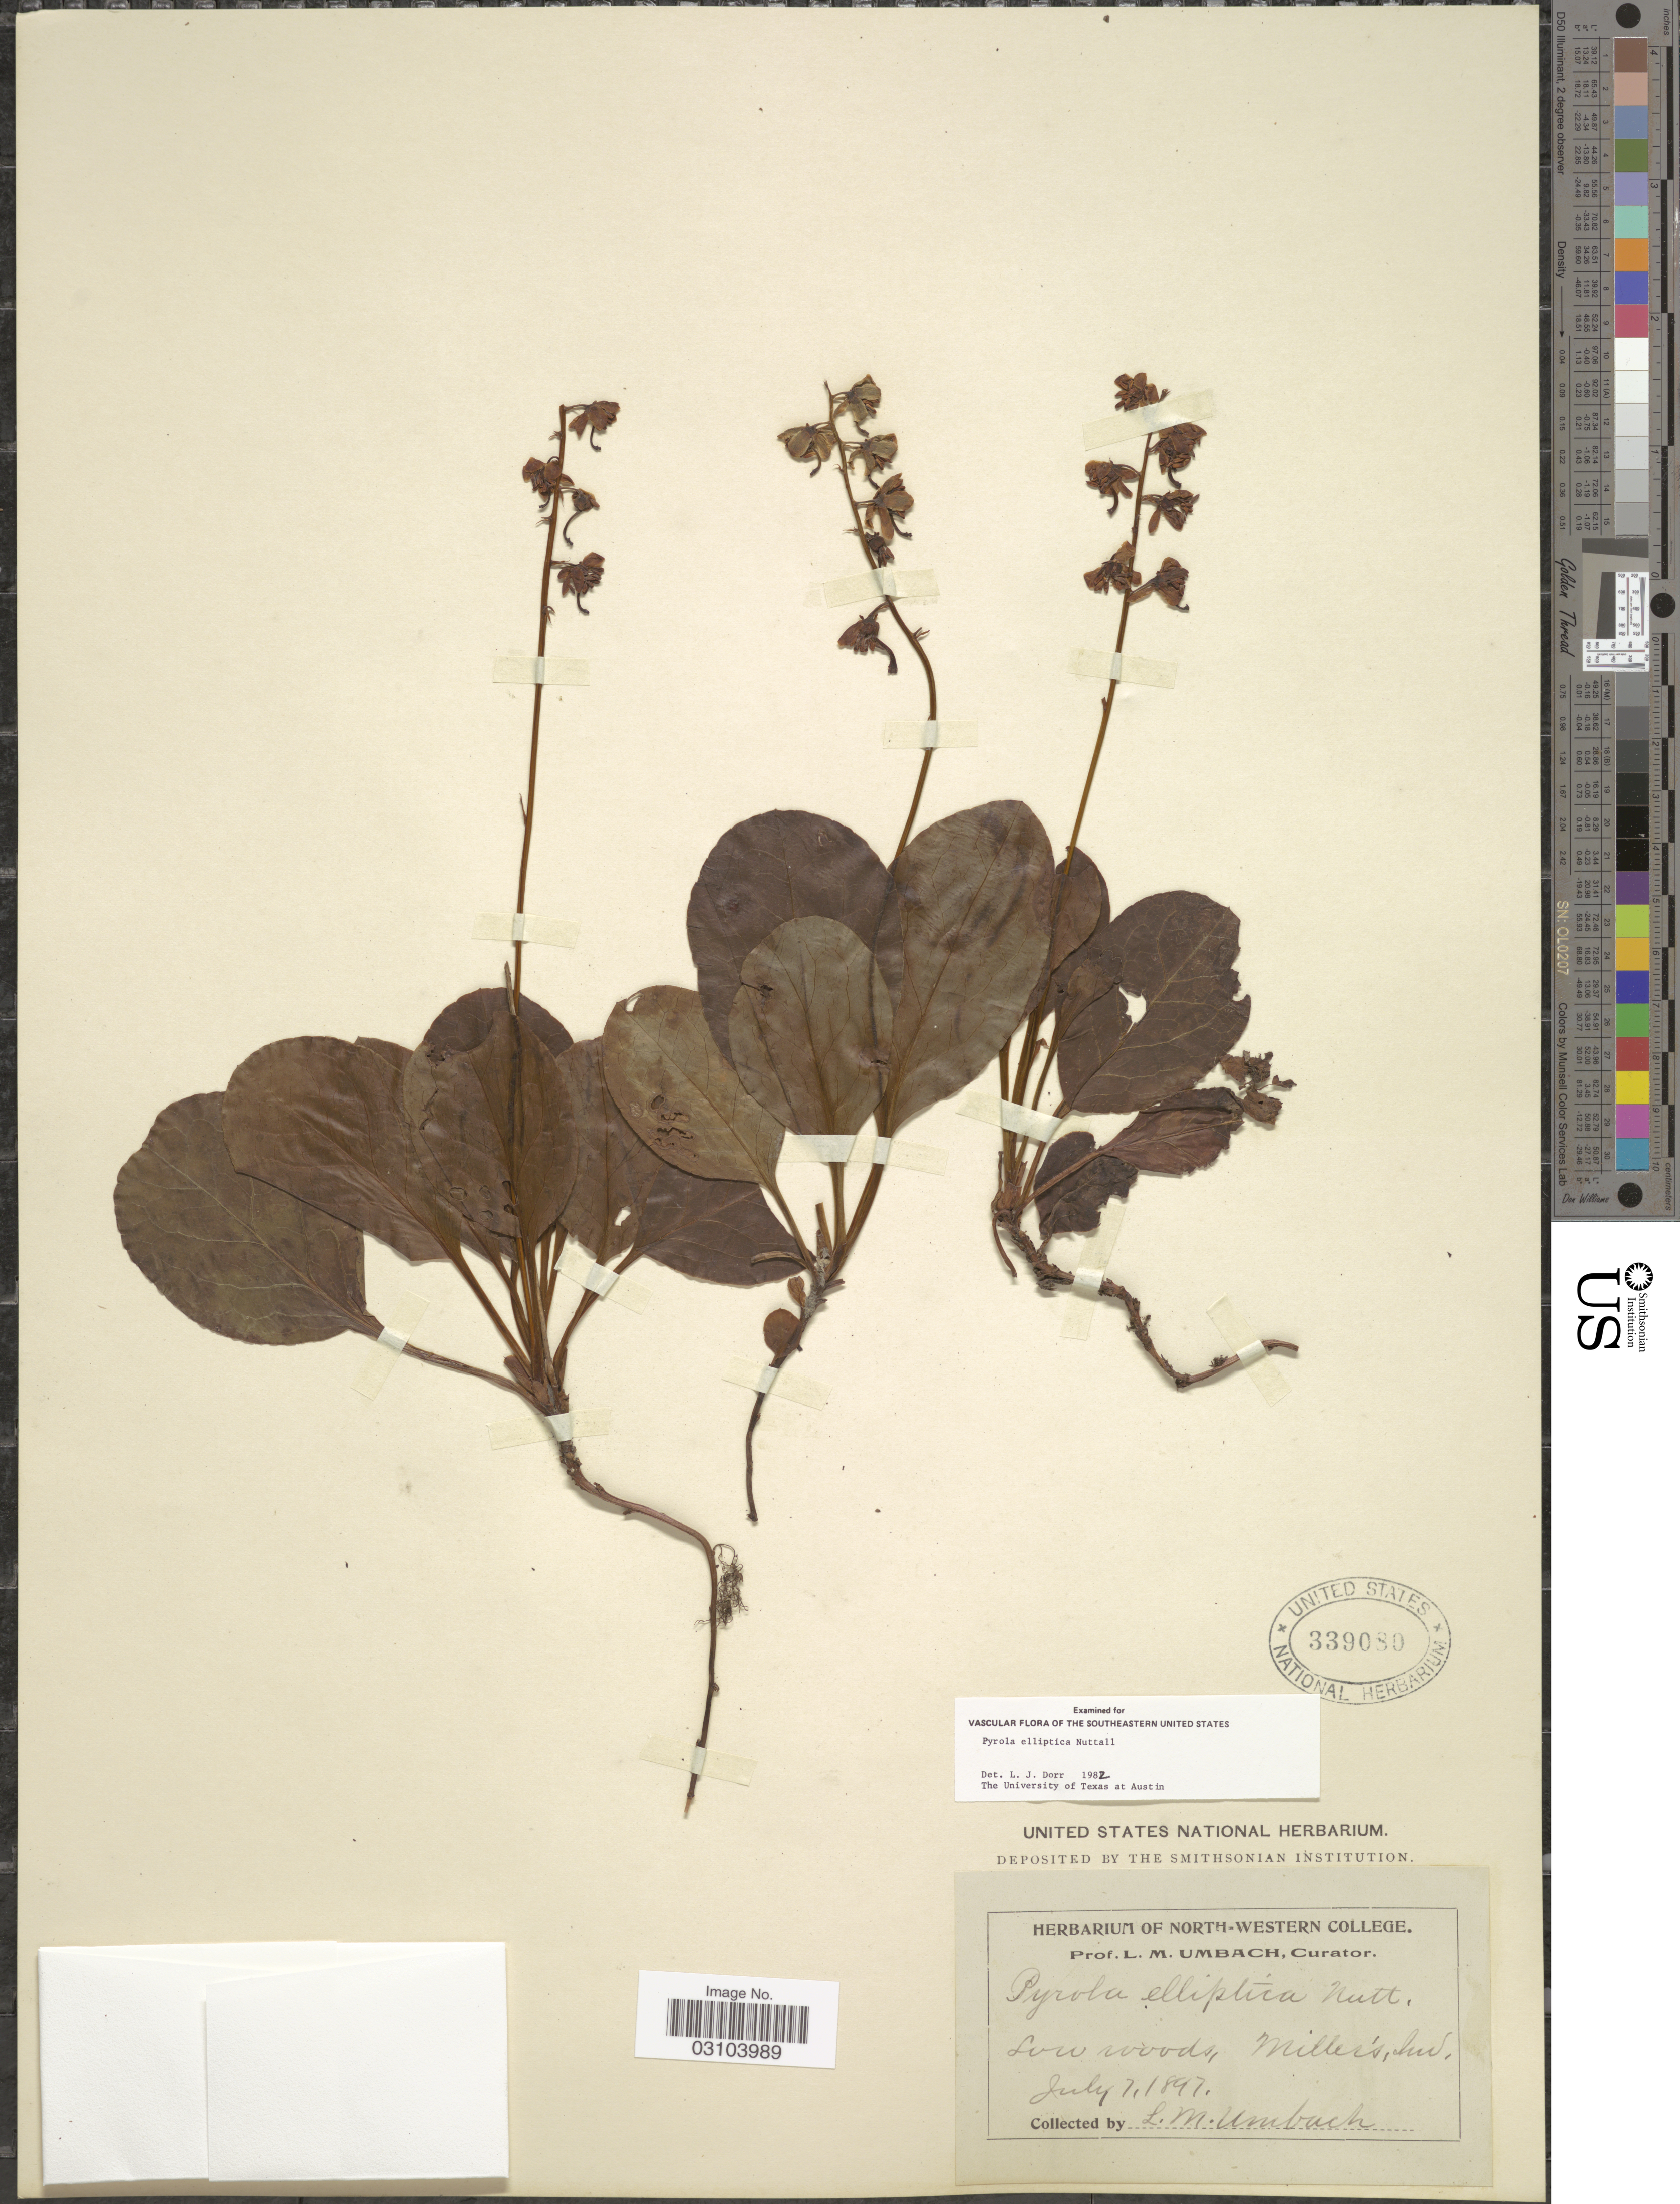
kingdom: Plantae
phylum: Tracheophyta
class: Magnoliopsida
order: Ericales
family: Ericaceae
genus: Pyrola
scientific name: Pyrola elliptica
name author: Nutt.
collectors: L. M. Umbach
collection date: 1897-07-07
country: United States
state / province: Indiana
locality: Low woods, Miller's, Ind.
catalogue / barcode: US 339080